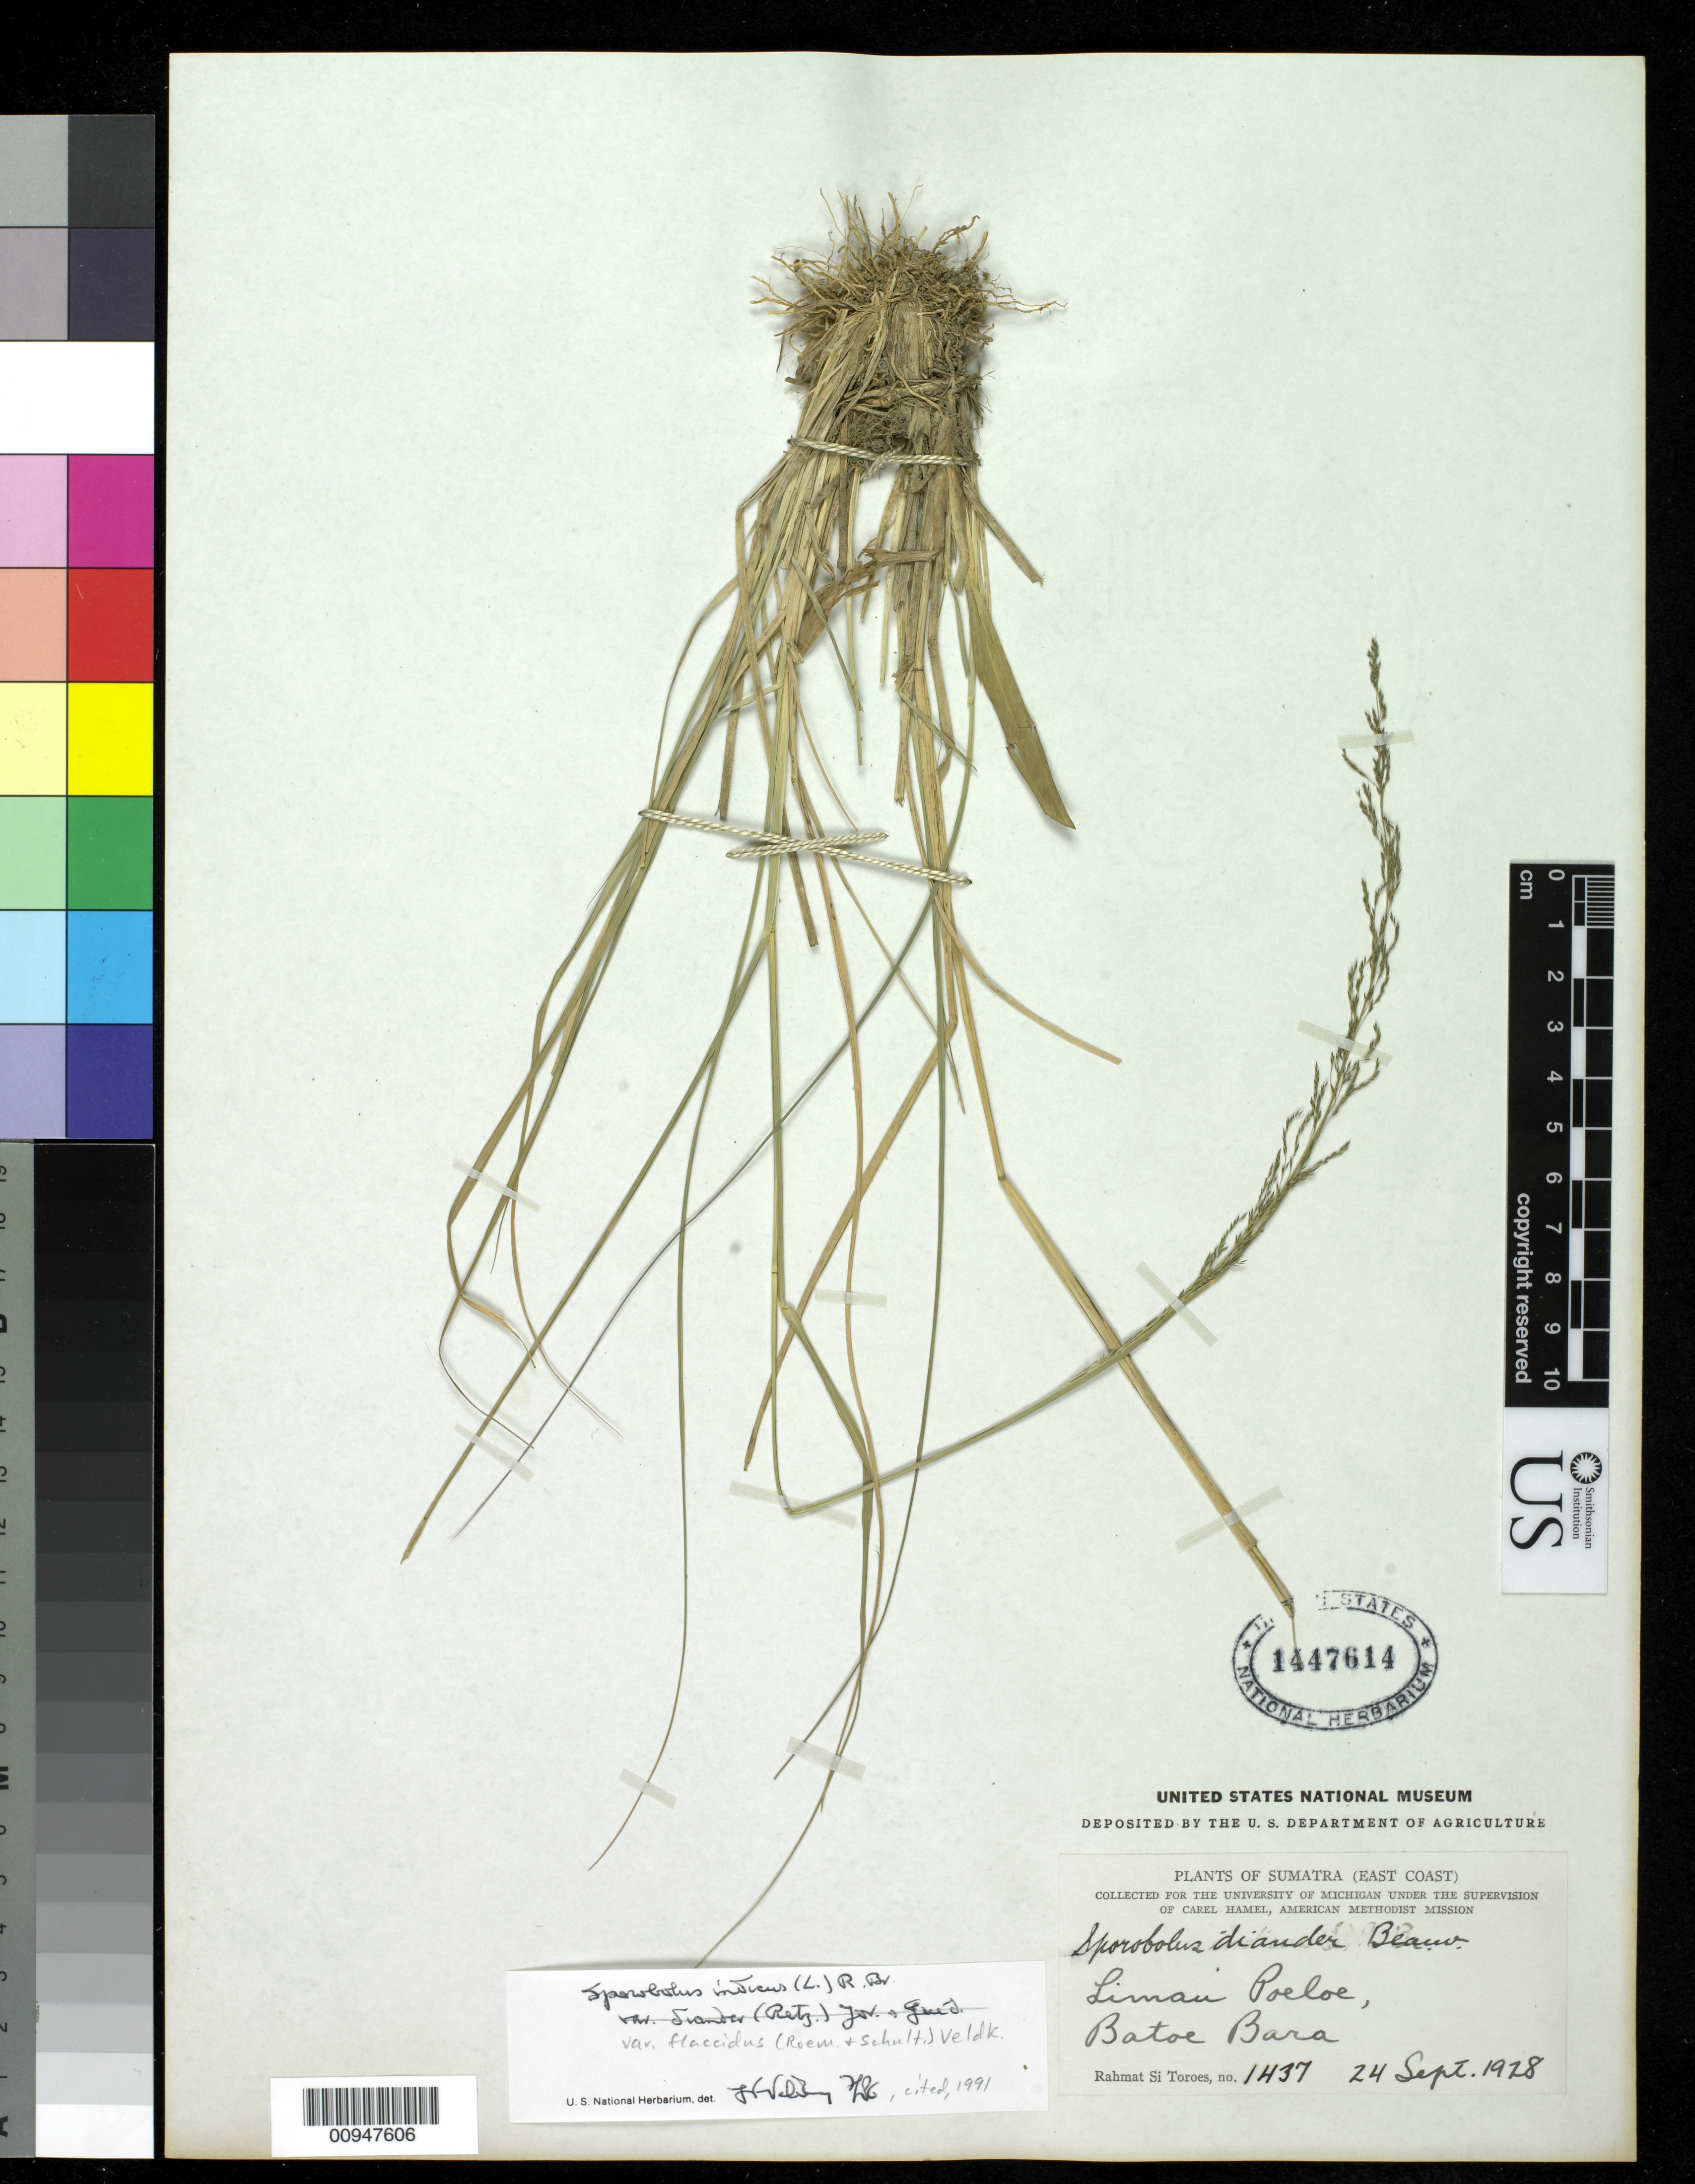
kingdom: Plantae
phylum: Tracheophyta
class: Liliopsida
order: Poales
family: Poaceae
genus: Sporobolus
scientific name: Sporobolus indicus var. flaccidus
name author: (Roem. & Schult.) Veldkamp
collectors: Rahmat Si Boeea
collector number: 1437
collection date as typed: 24 Sep 1928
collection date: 1928-09-24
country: Indonesia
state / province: Sumatra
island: Sumatra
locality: Sumatra East Coast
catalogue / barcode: US 1447614